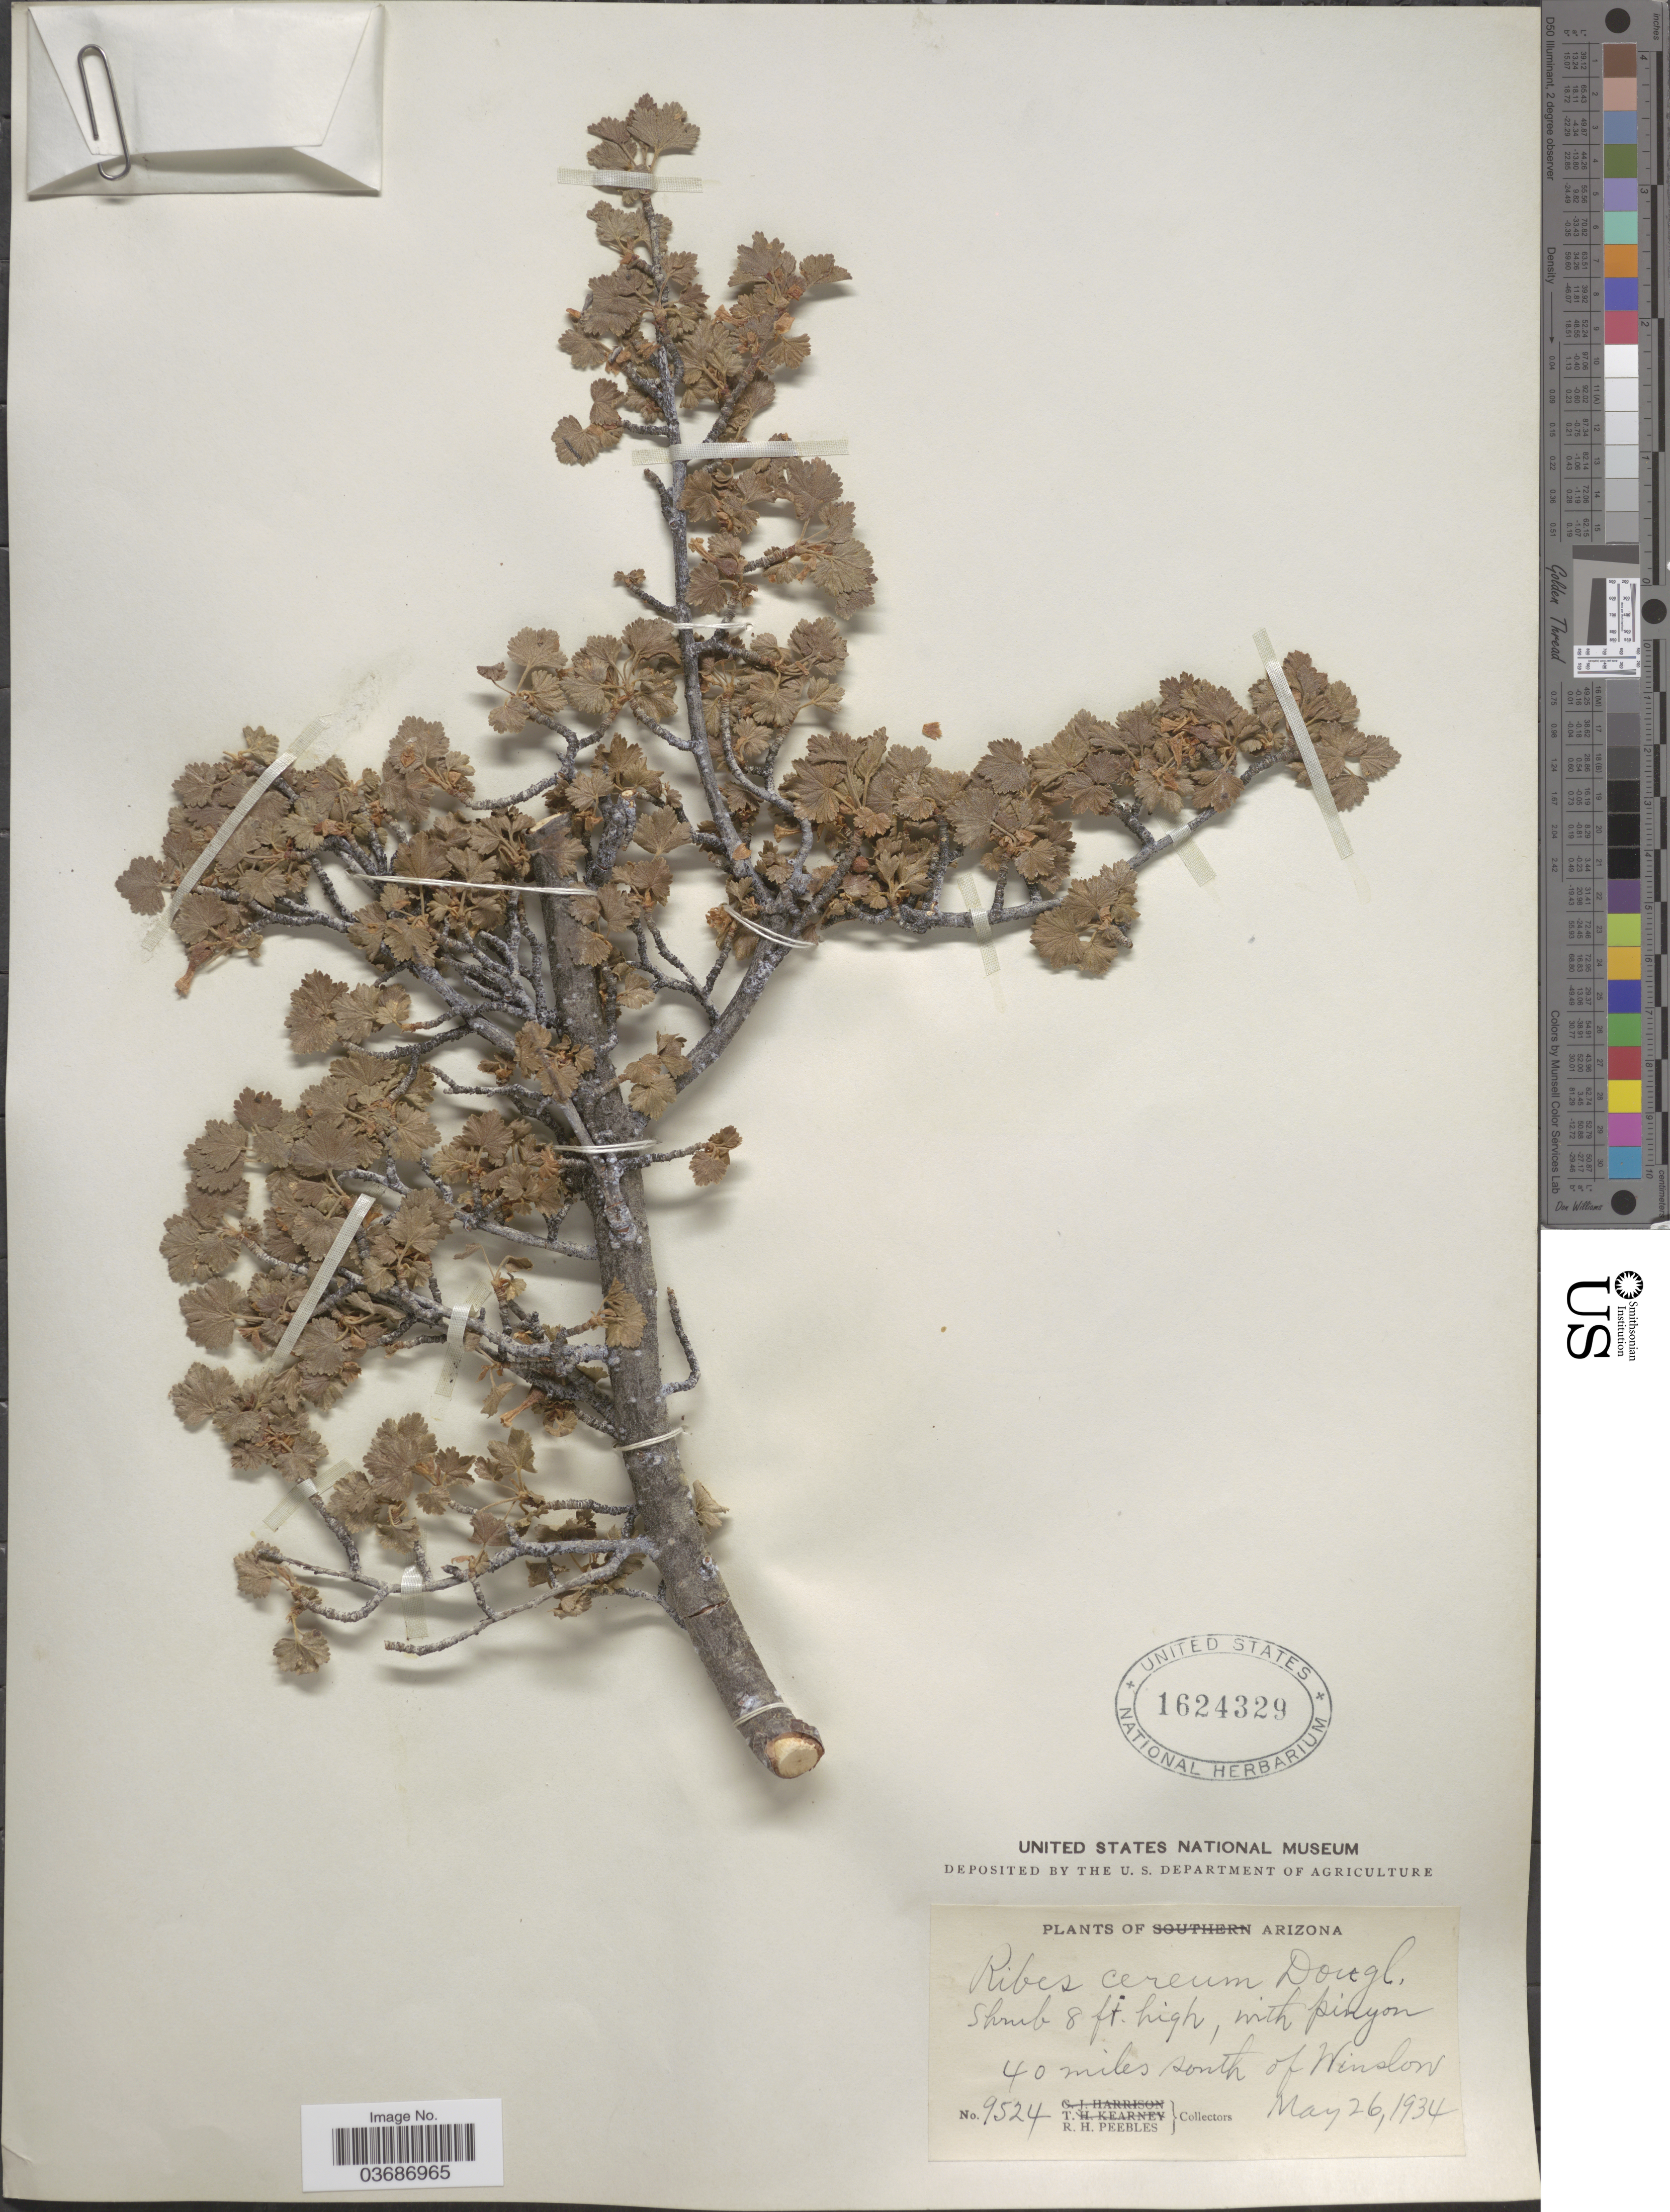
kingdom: Plantae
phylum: Tracheophyta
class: Magnoliopsida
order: Saxifragales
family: Grossulariaceae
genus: Ribes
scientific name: Ribes cereum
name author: Douglas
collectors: R. H. Peebles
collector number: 9524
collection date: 1934-05-26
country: United States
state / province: Arizona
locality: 40 miles south of Winslow.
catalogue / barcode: US 1624329